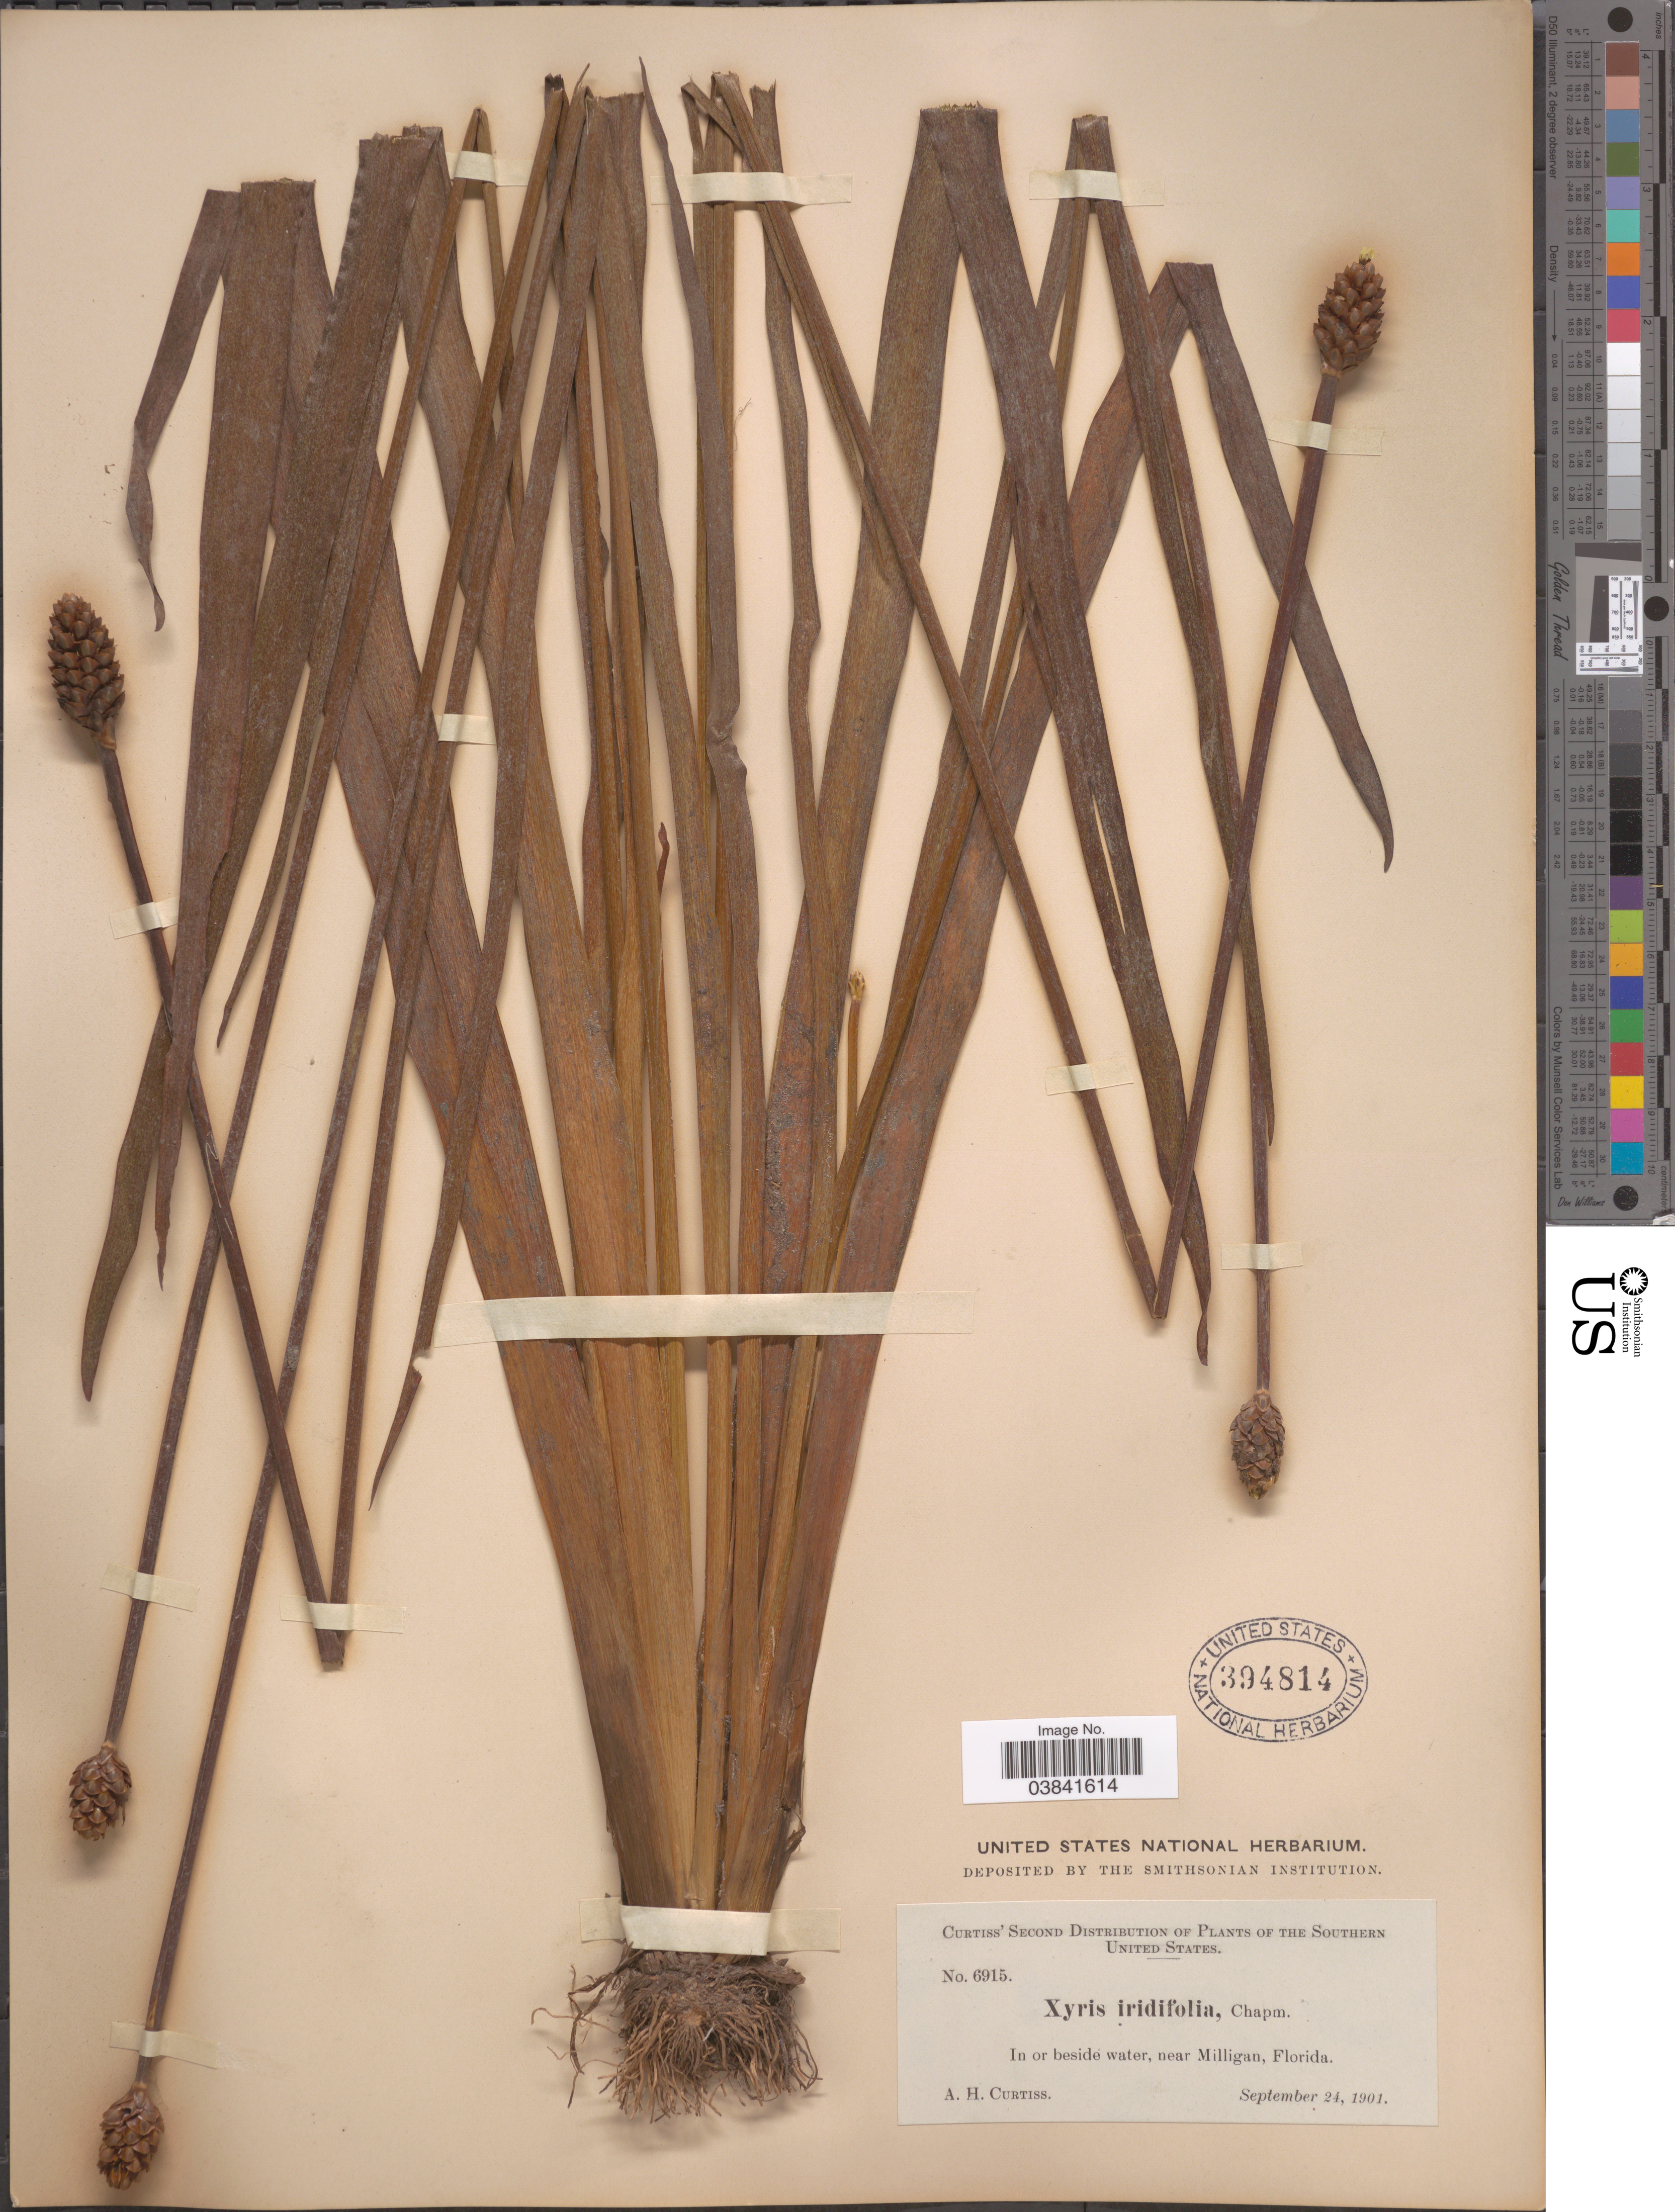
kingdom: Plantae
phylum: Tracheophyta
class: Liliopsida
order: Poales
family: Xyridaceae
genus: Xyris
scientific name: Xyris iridifolia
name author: Chapm.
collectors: A. H. Curtiss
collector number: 6915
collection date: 1901-09-24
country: United States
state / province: Florida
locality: Southern United States. In or beside water, near Milligan.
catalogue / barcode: US 394814